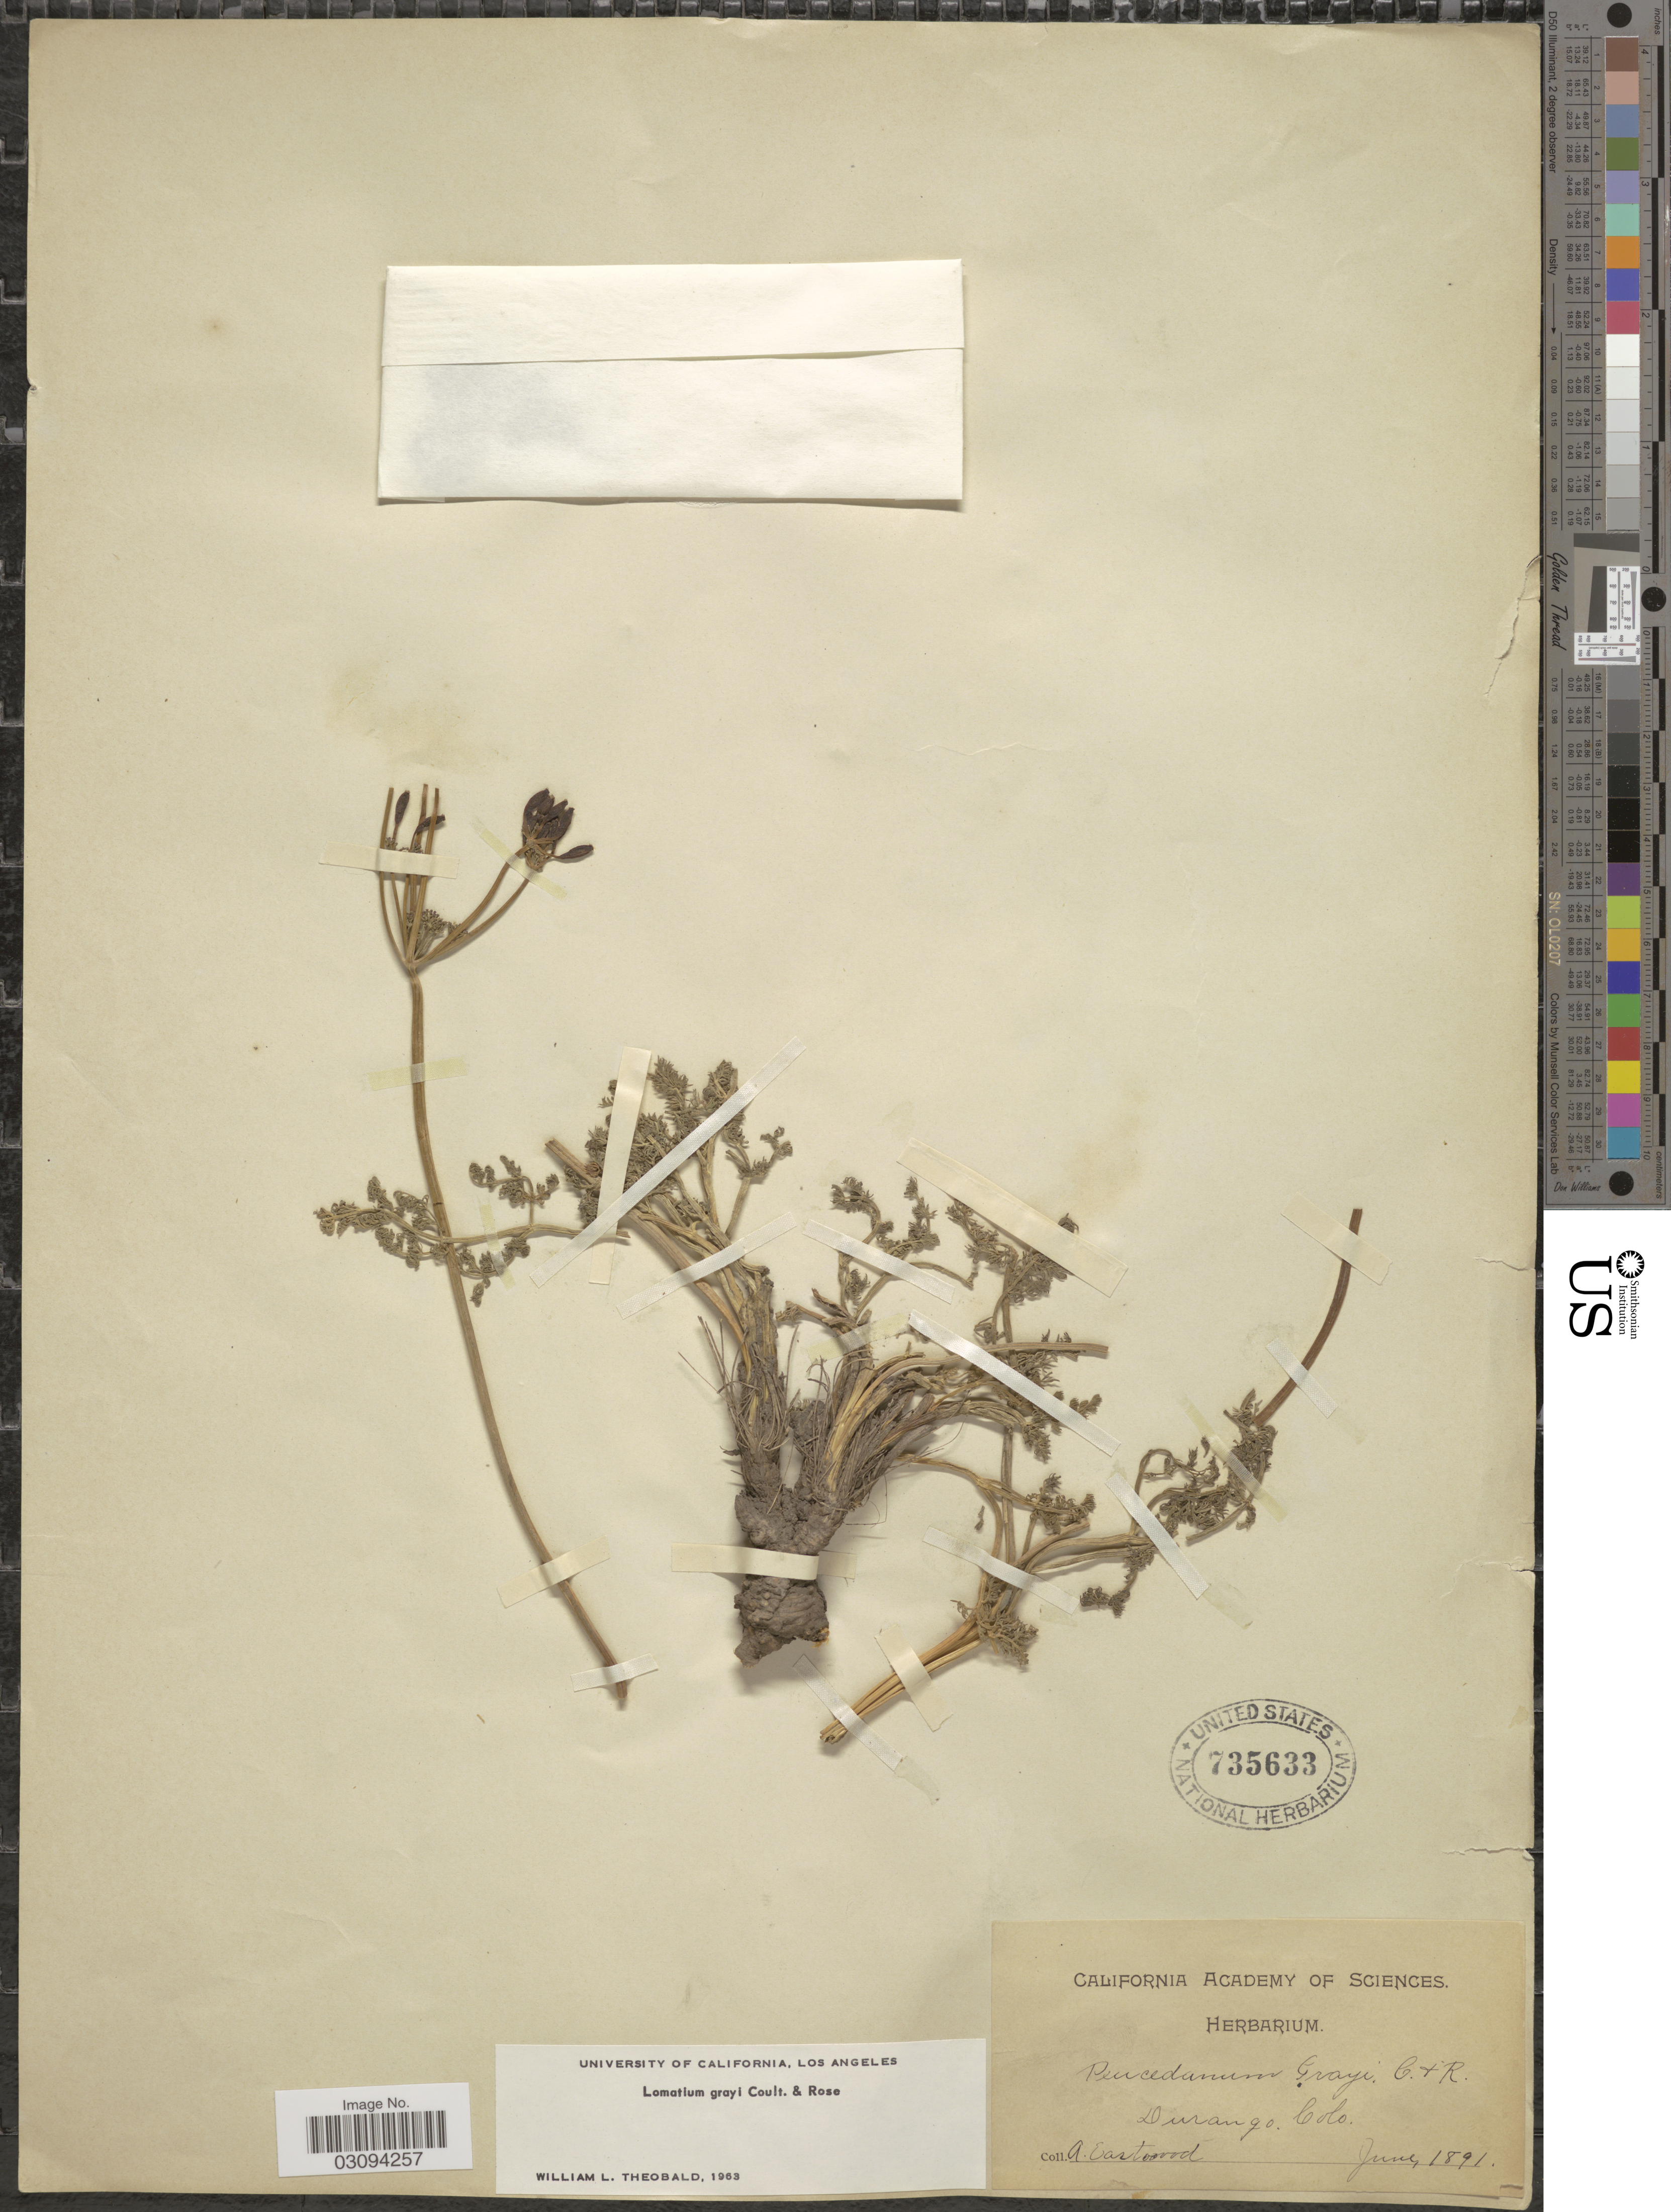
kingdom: Plantae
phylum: Tracheophyta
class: Magnoliopsida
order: Apiales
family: Apiaceae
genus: Lomatium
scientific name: Lomatium grayi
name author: (J.M. Coult. & Rose) J.M. Coult. & Rose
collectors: A. Eastwood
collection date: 1891-06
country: United States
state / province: Colorado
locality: Durango, Colo.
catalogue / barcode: US 735633